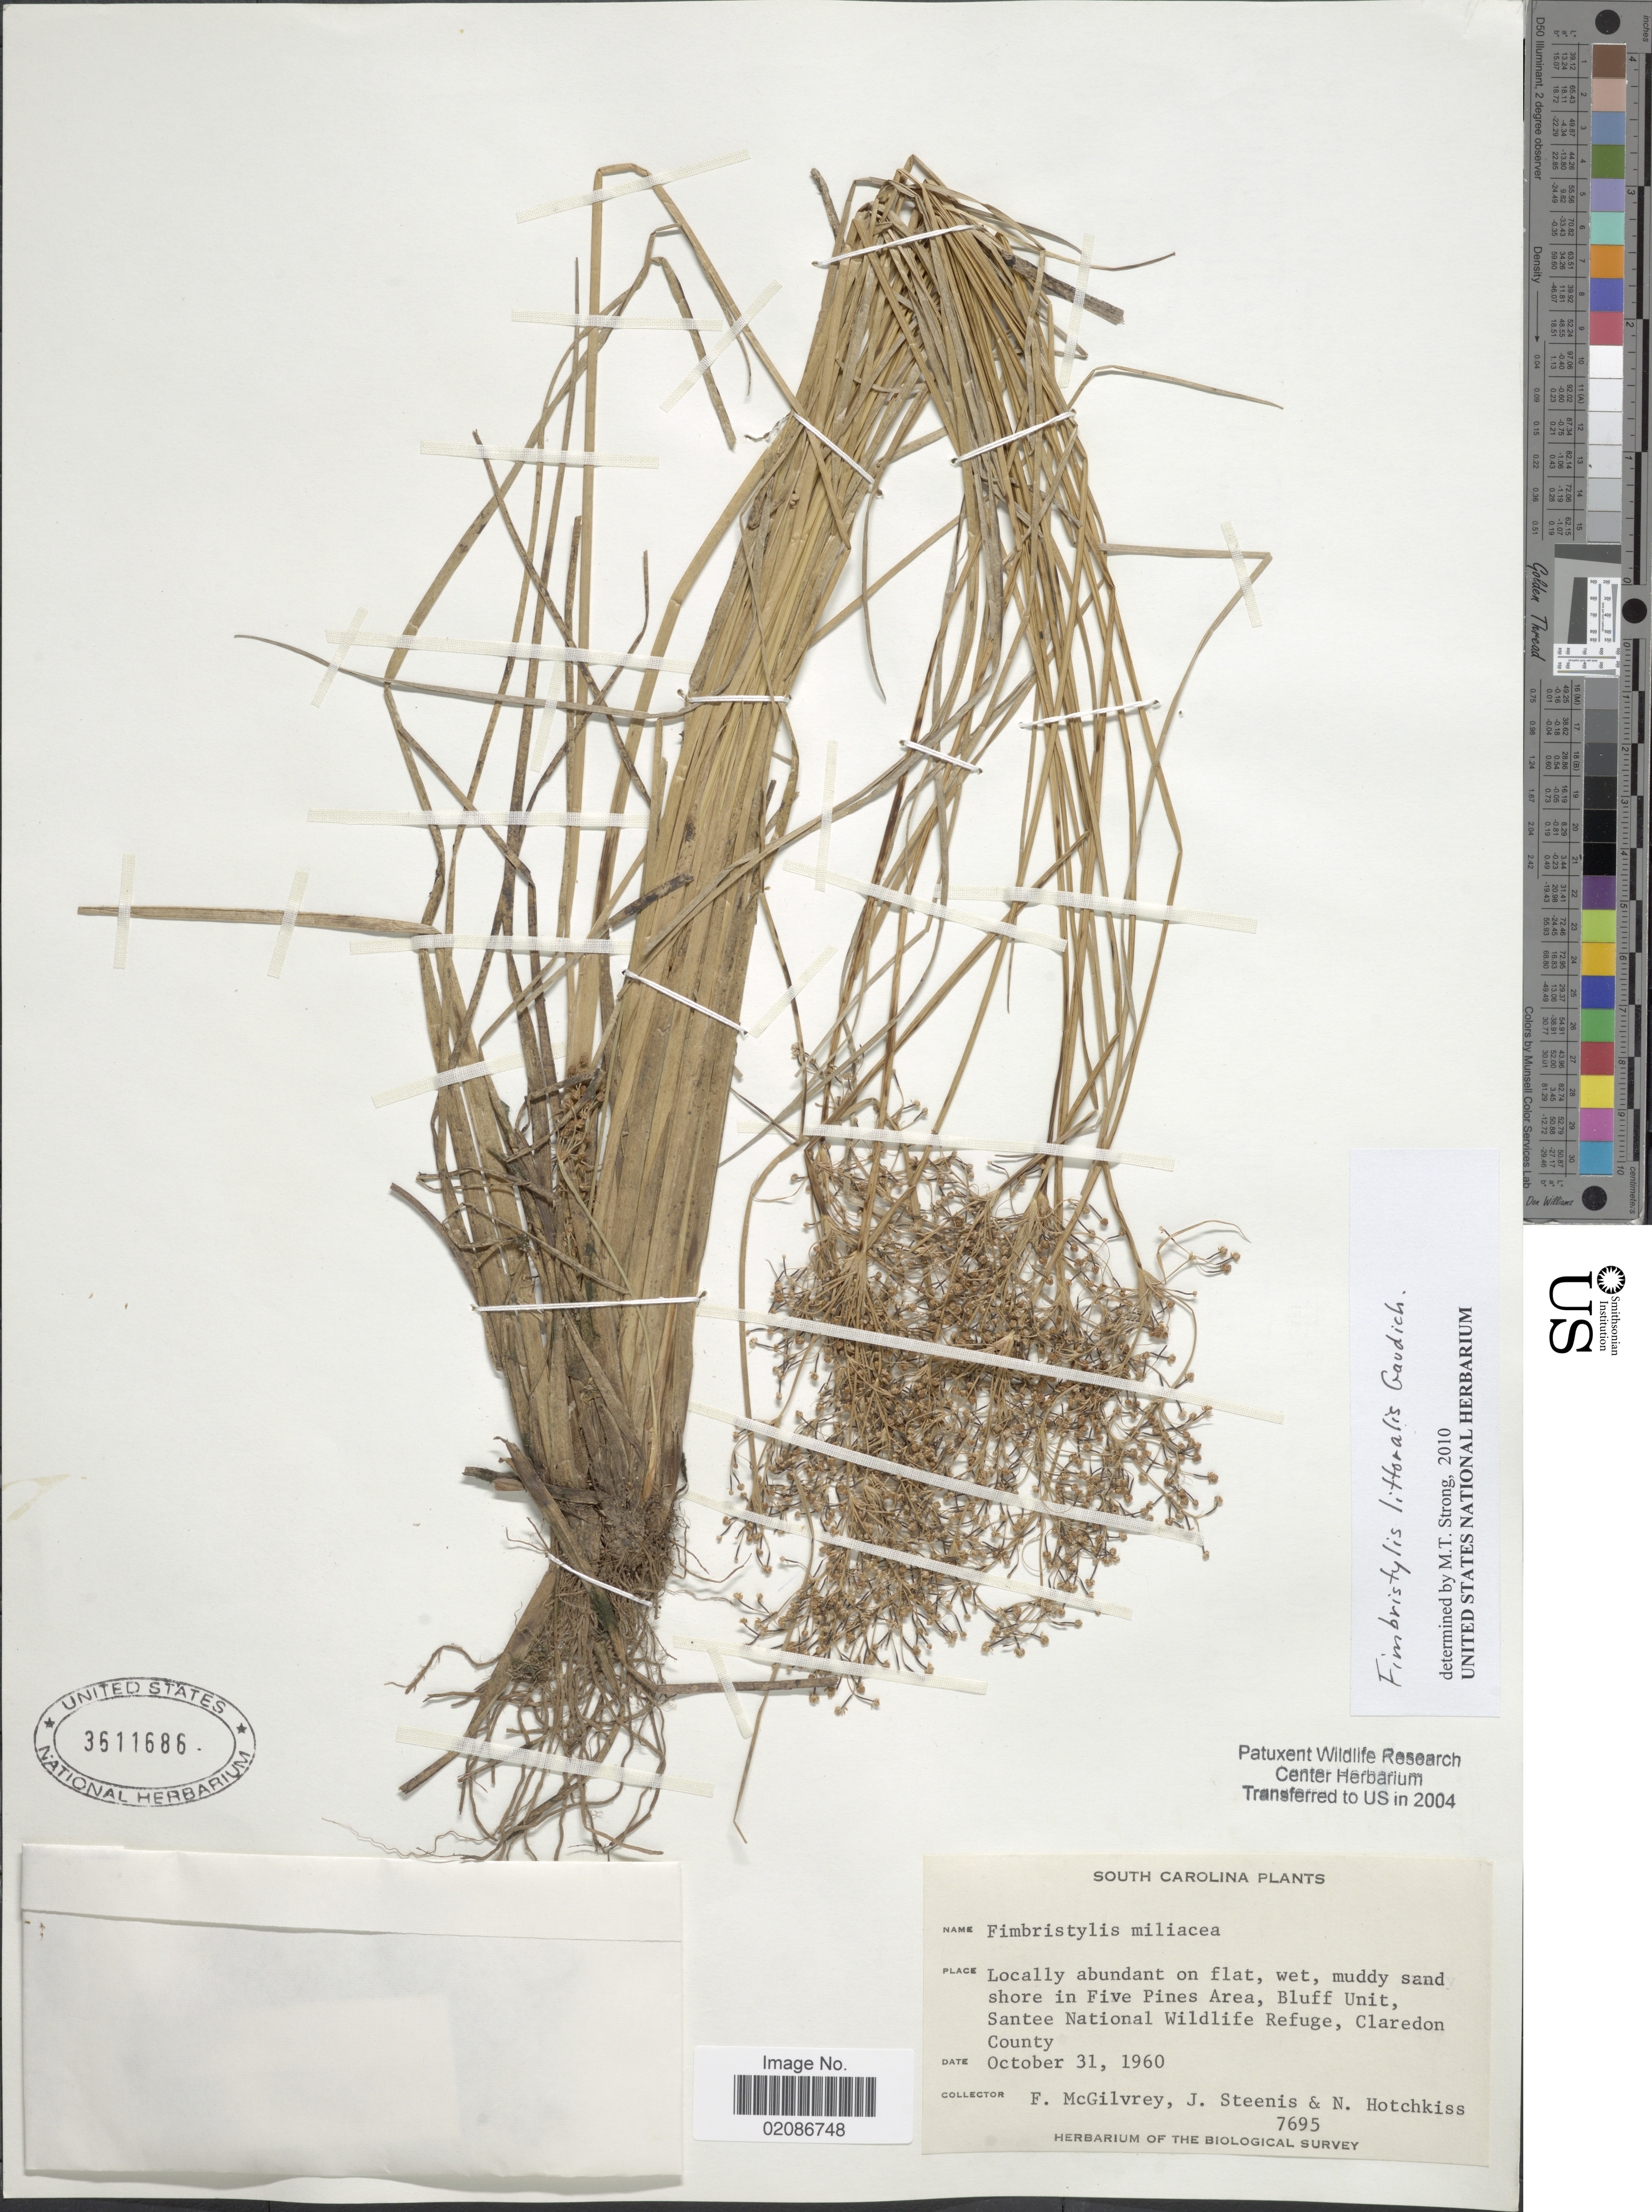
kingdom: Plantae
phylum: Tracheophyta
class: Liliopsida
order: Poales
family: Cyperaceae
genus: Fimbristylis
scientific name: Fimbristylis littoralis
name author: Gaudich.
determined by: Strong, M. T., (US), Smithsonian Institution - National Museum of Natural History (UNITED STATES)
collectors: F. McGilvrey, J. Steenis & N. Hotchkiss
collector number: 7695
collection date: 1960-10-31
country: United States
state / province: South Carolina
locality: Flat, wet, muddy sand shore in Five Pines Area, Bluff Unit, Santee National Wildlife Refuge, Claredon County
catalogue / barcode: US 3611686